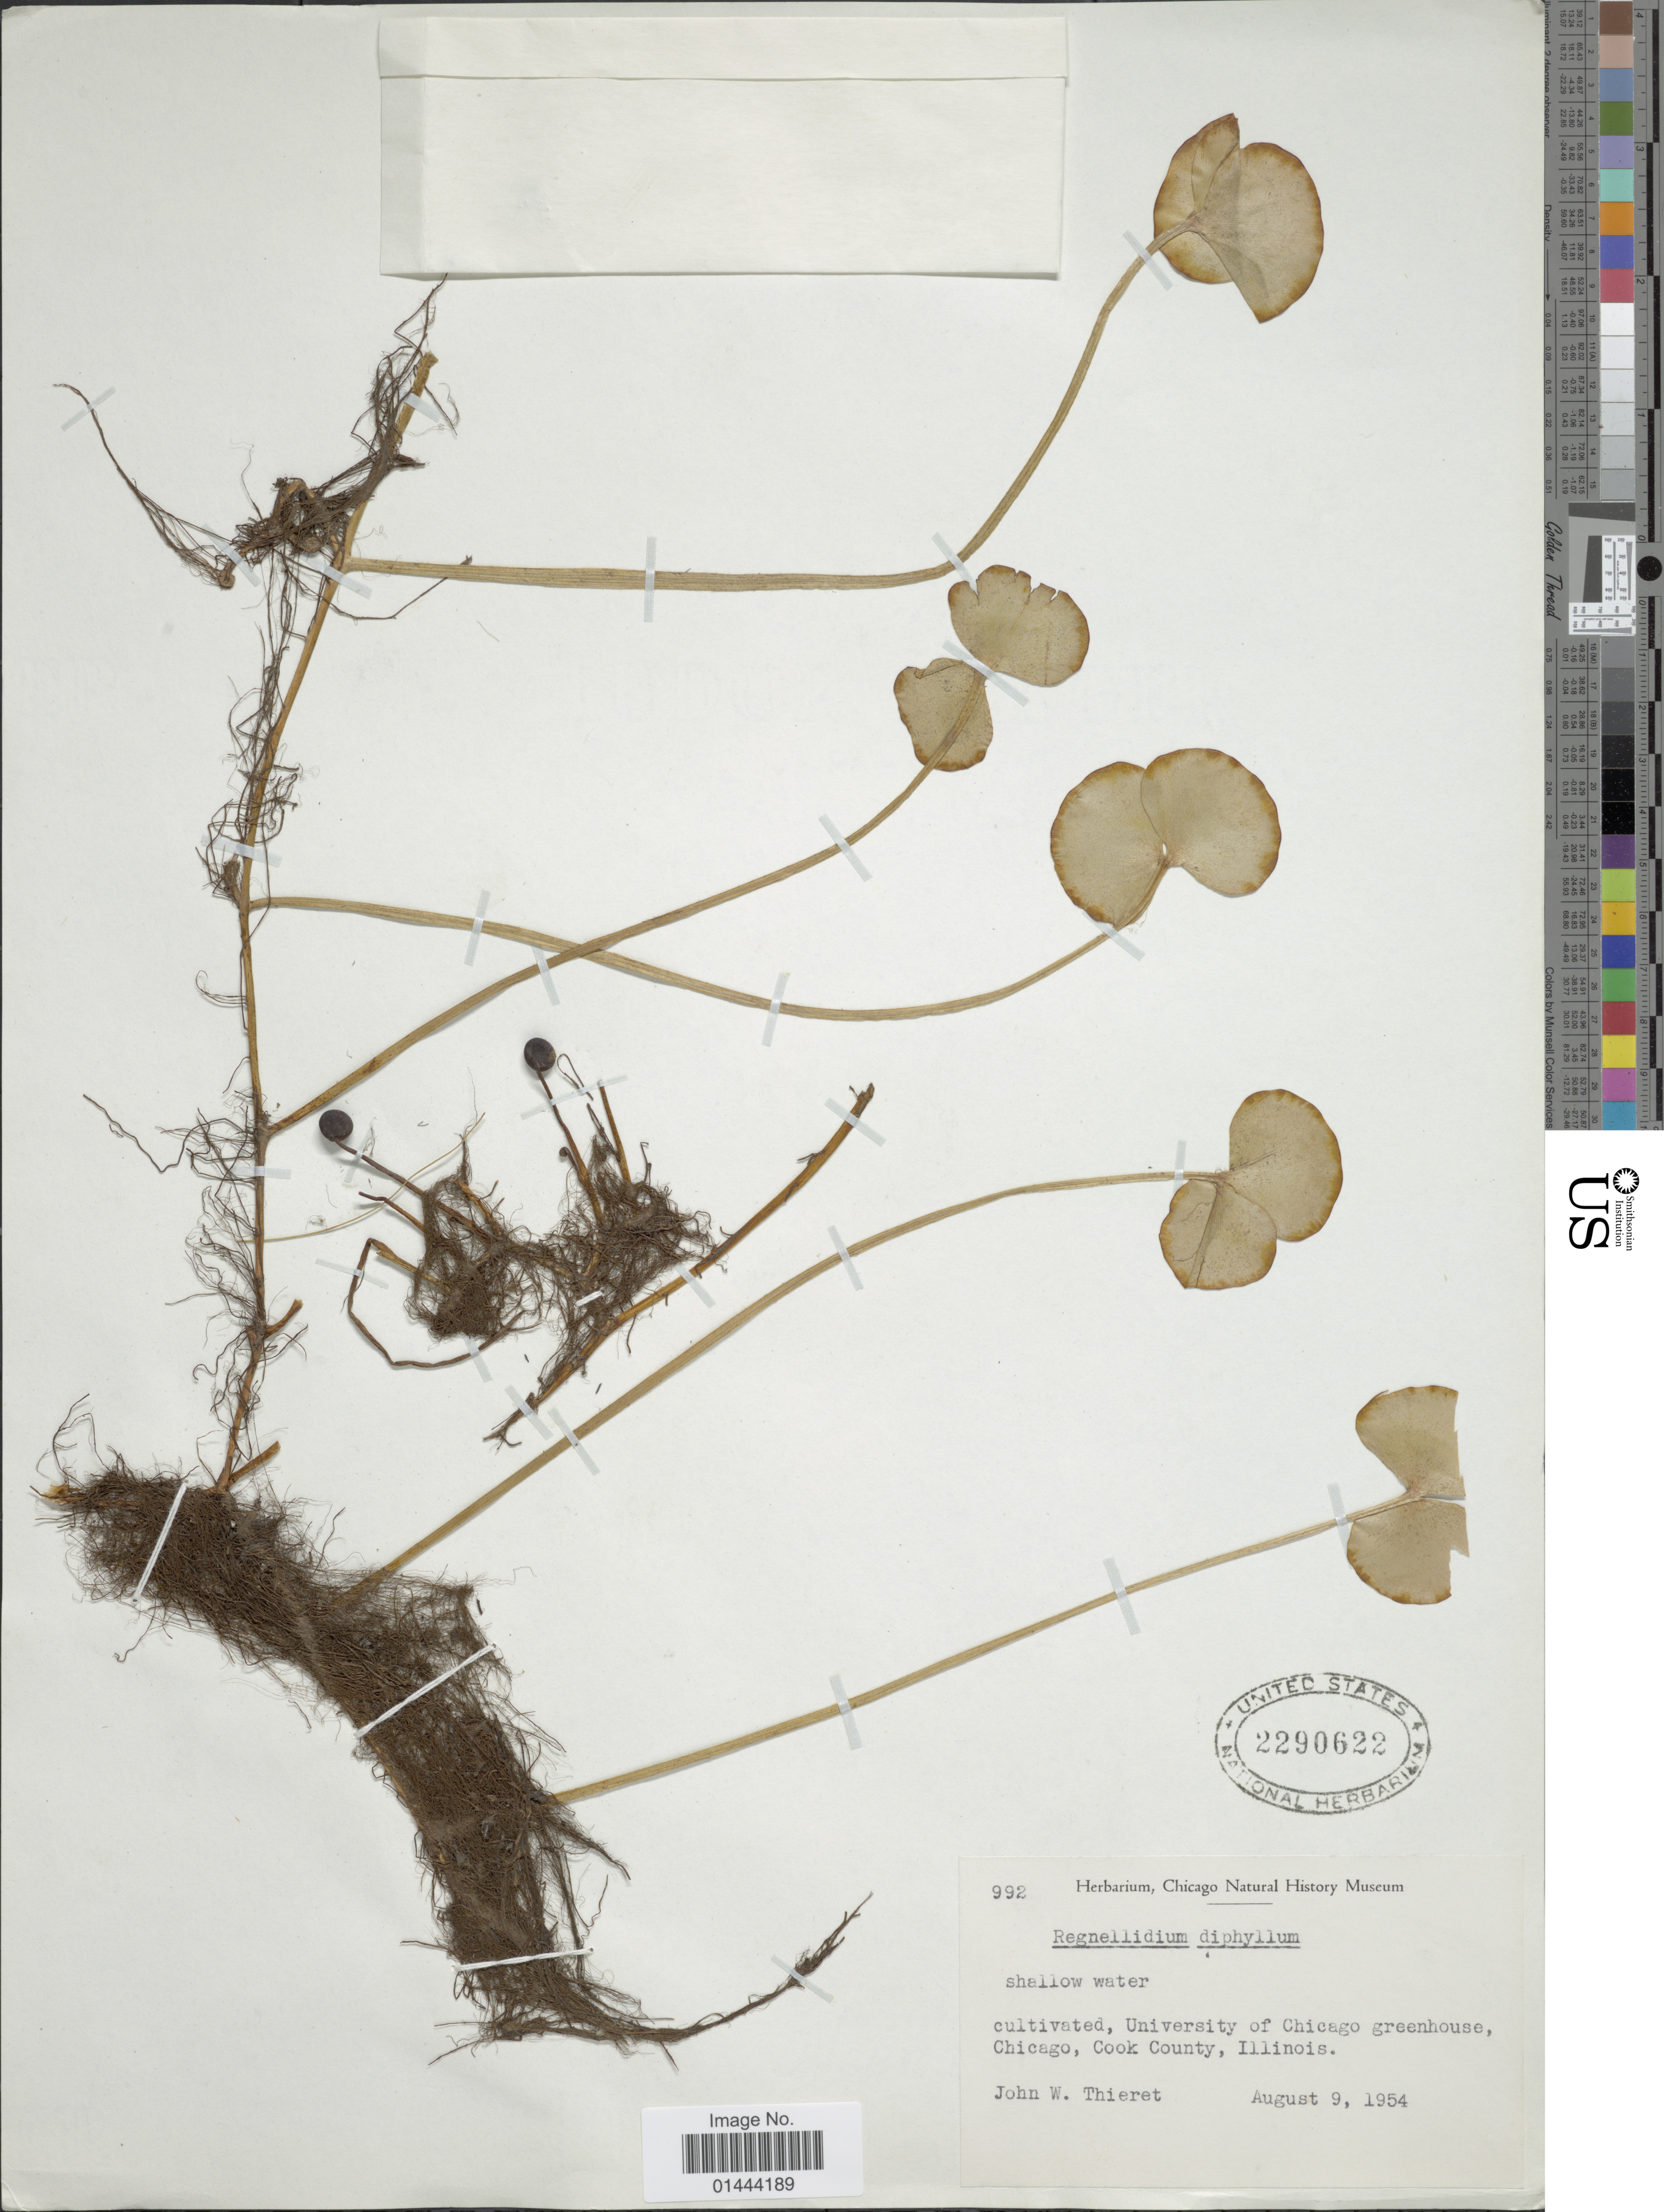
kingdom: Plantae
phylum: Tracheophyta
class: Polypodiopsida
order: Salviniales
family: Marsileaceae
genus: Regnellidium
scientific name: Regnellidium diphyllum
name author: Lindm.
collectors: J. W. Thieret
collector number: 992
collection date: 1954-08-09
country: United States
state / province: Illinois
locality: University of Chicago greenhouse, Chicago, Cook County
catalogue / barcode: US 2290622